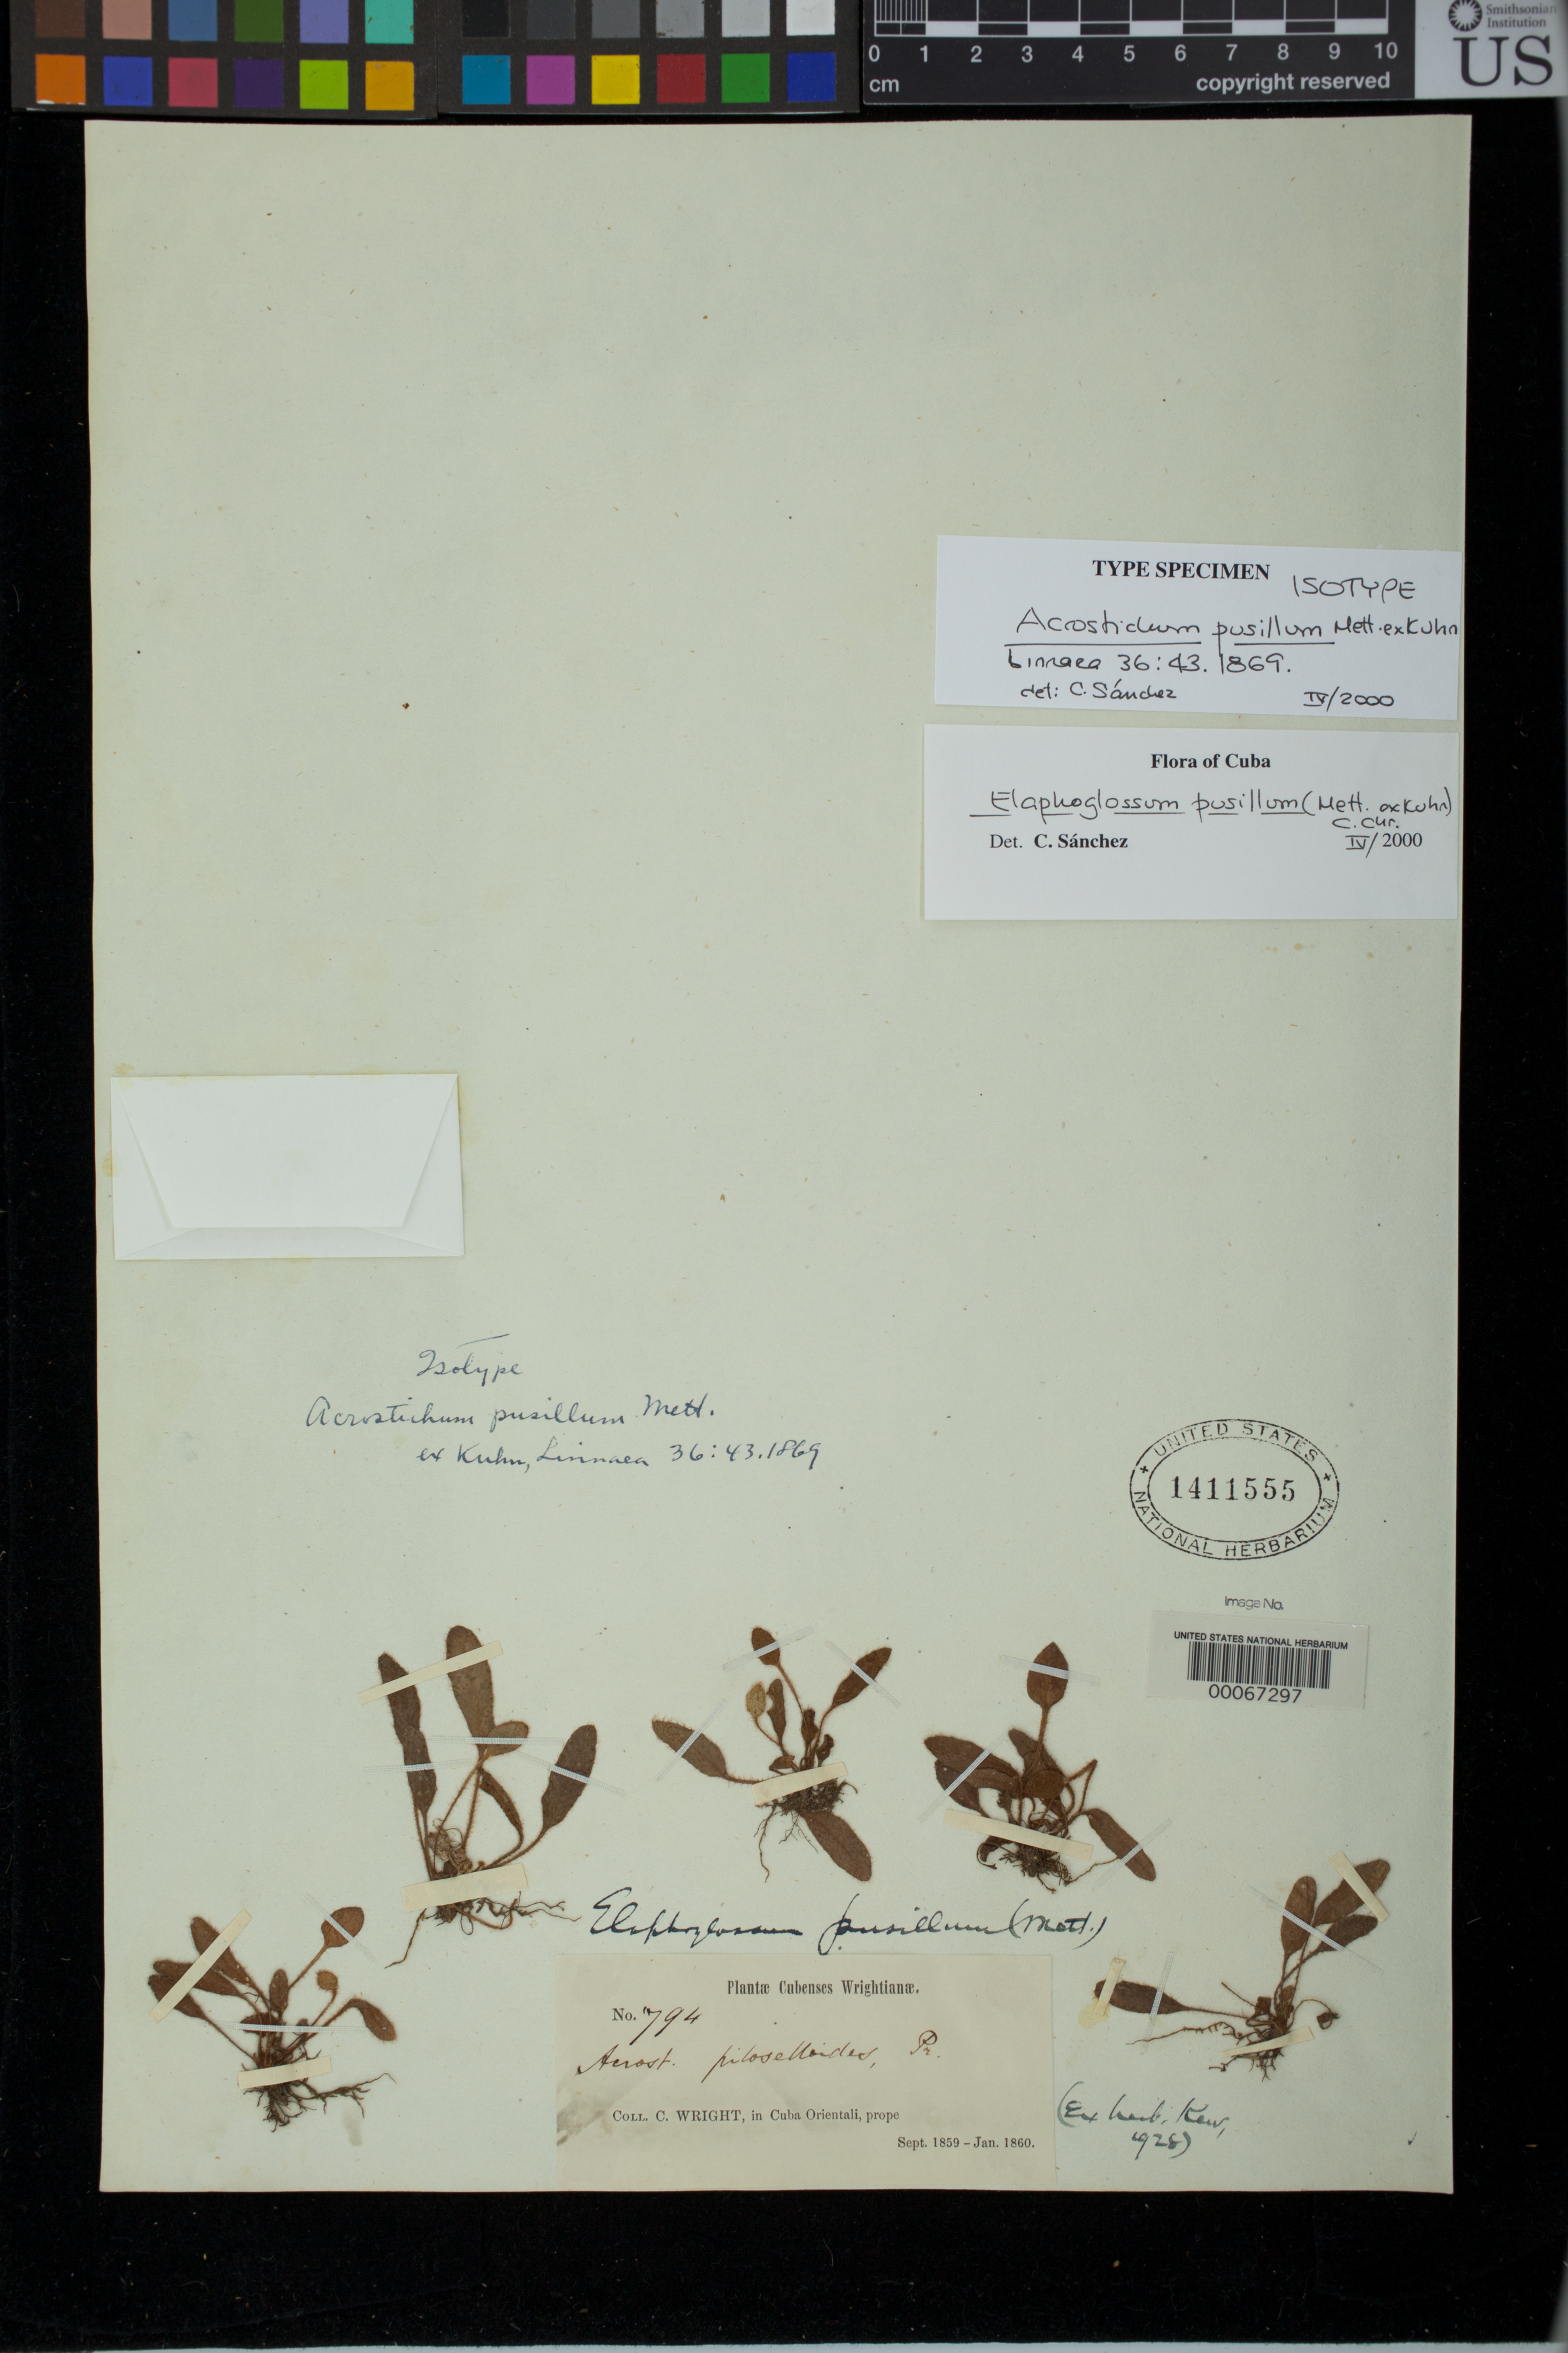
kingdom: Plantae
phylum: Tracheophyta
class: Polypodiopsida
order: Polypodiales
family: Pteridaceae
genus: Acrostichum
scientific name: Acrostichum pusillum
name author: Mett. ex Kuhn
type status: Isotype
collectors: C. Wright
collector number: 794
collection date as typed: Sep 1859 to -- Jan 1860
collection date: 1859-09/1860-01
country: Cuba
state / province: Oriente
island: Greater Antilles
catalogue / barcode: US 1411555